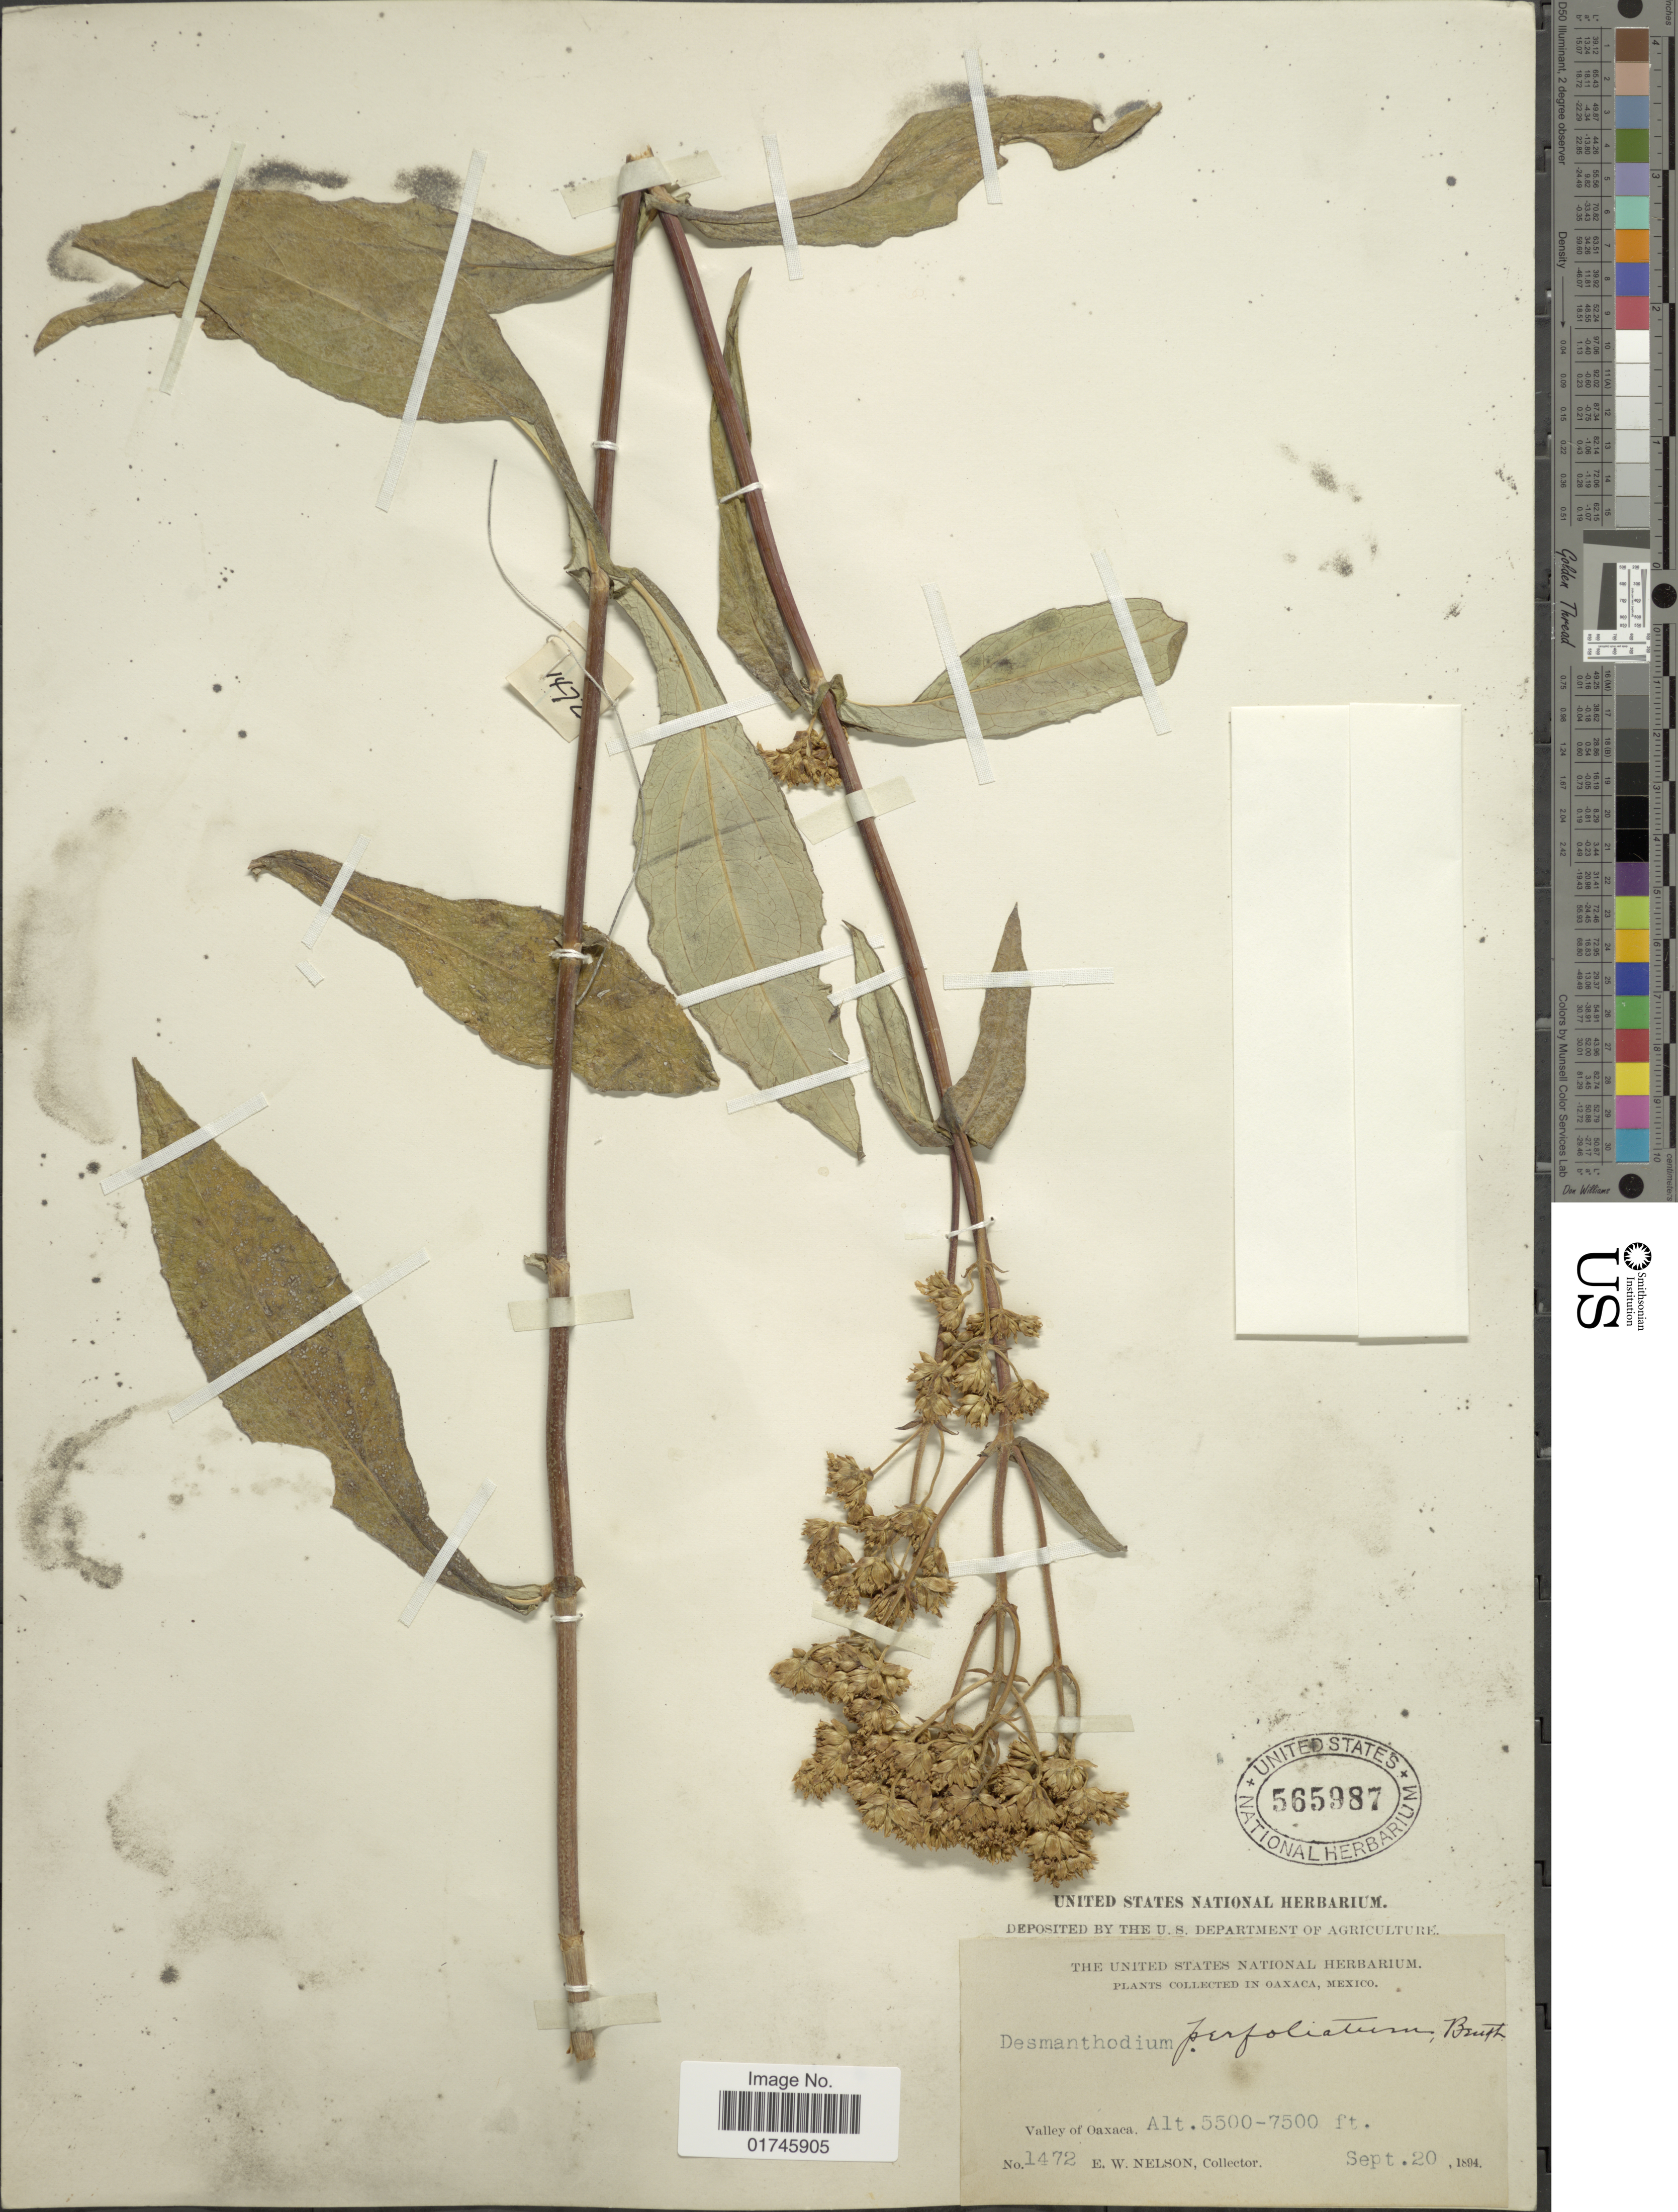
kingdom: Plantae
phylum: Tracheophyta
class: Magnoliopsida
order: Asterales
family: Asteraceae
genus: Desmanthodium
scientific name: Desmanthodium perfoliatum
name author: Benth.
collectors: E. W. Nelson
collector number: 1472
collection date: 1894-09-20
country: Mexico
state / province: Oaxaca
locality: Valley of Oaxaca.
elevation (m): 1676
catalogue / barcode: US 565987